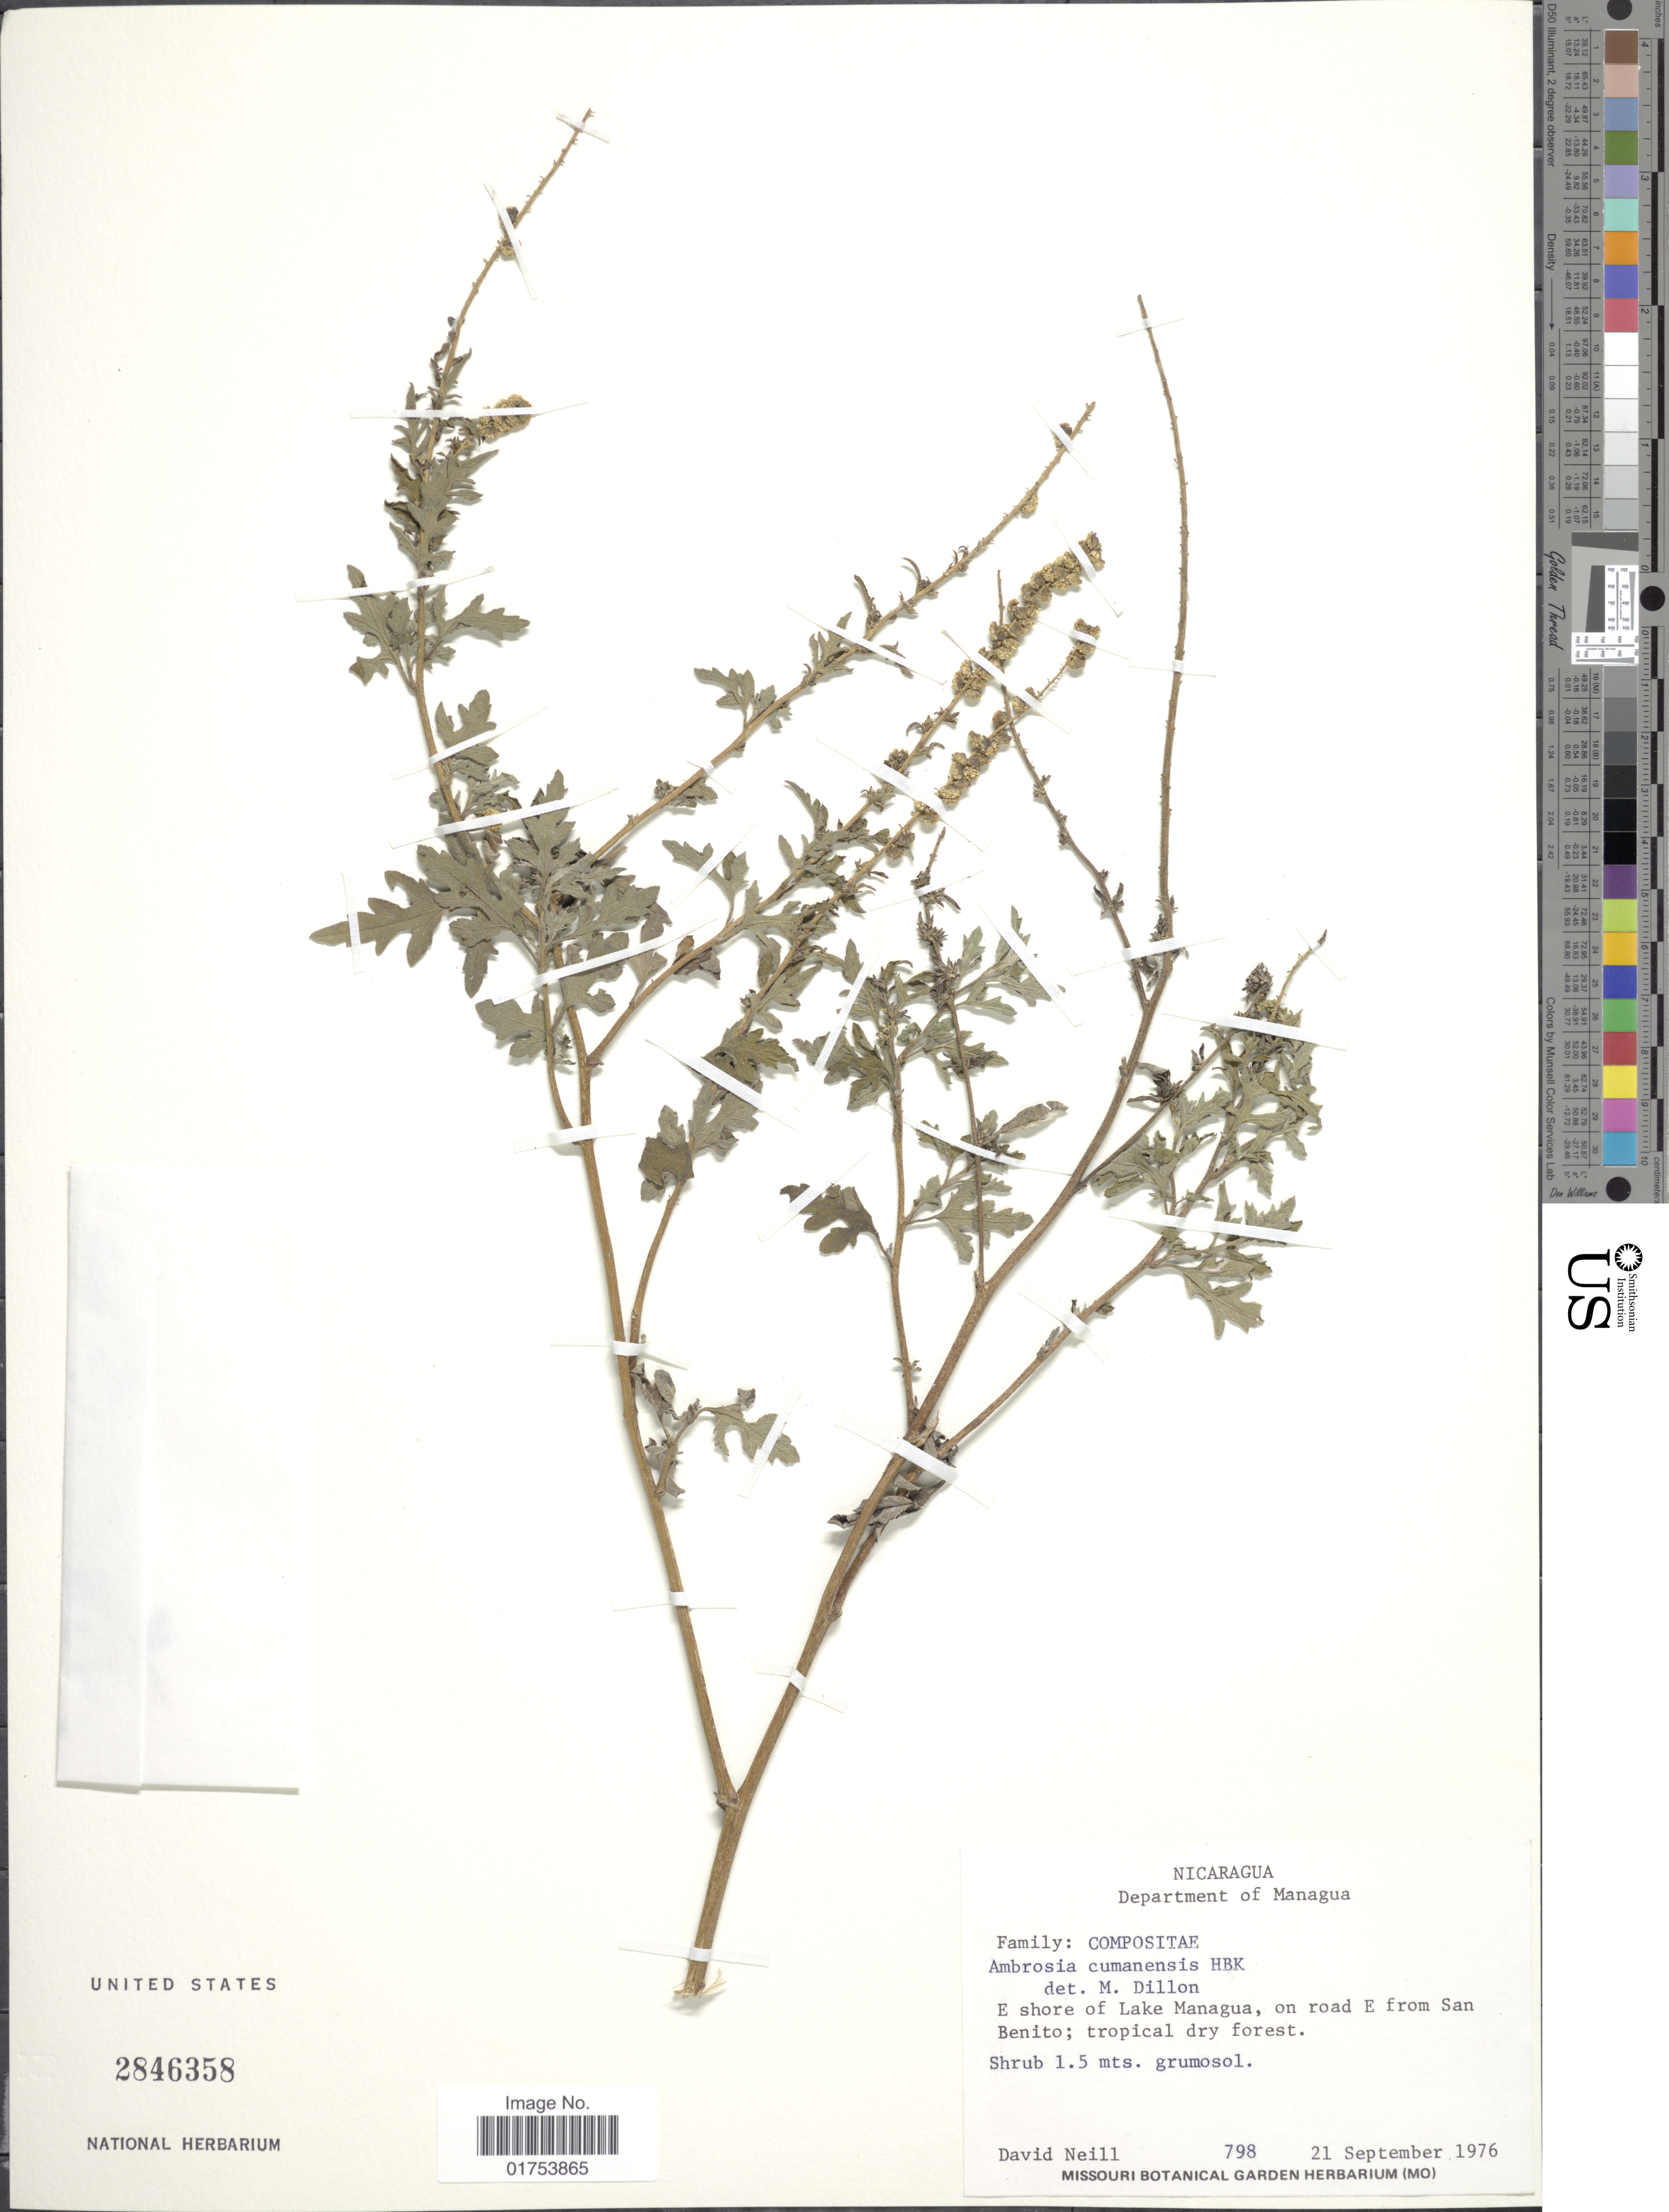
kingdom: Plantae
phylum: Tracheophyta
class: Magnoliopsida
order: Asterales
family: Asteraceae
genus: Ambrosia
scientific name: Ambrosia cumanensis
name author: Kunth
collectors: D. A. Neill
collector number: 798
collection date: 1976-09-21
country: Nicaragua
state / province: Managua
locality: E shore of Lake Managua, on road E from San Benito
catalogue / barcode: US 2846358